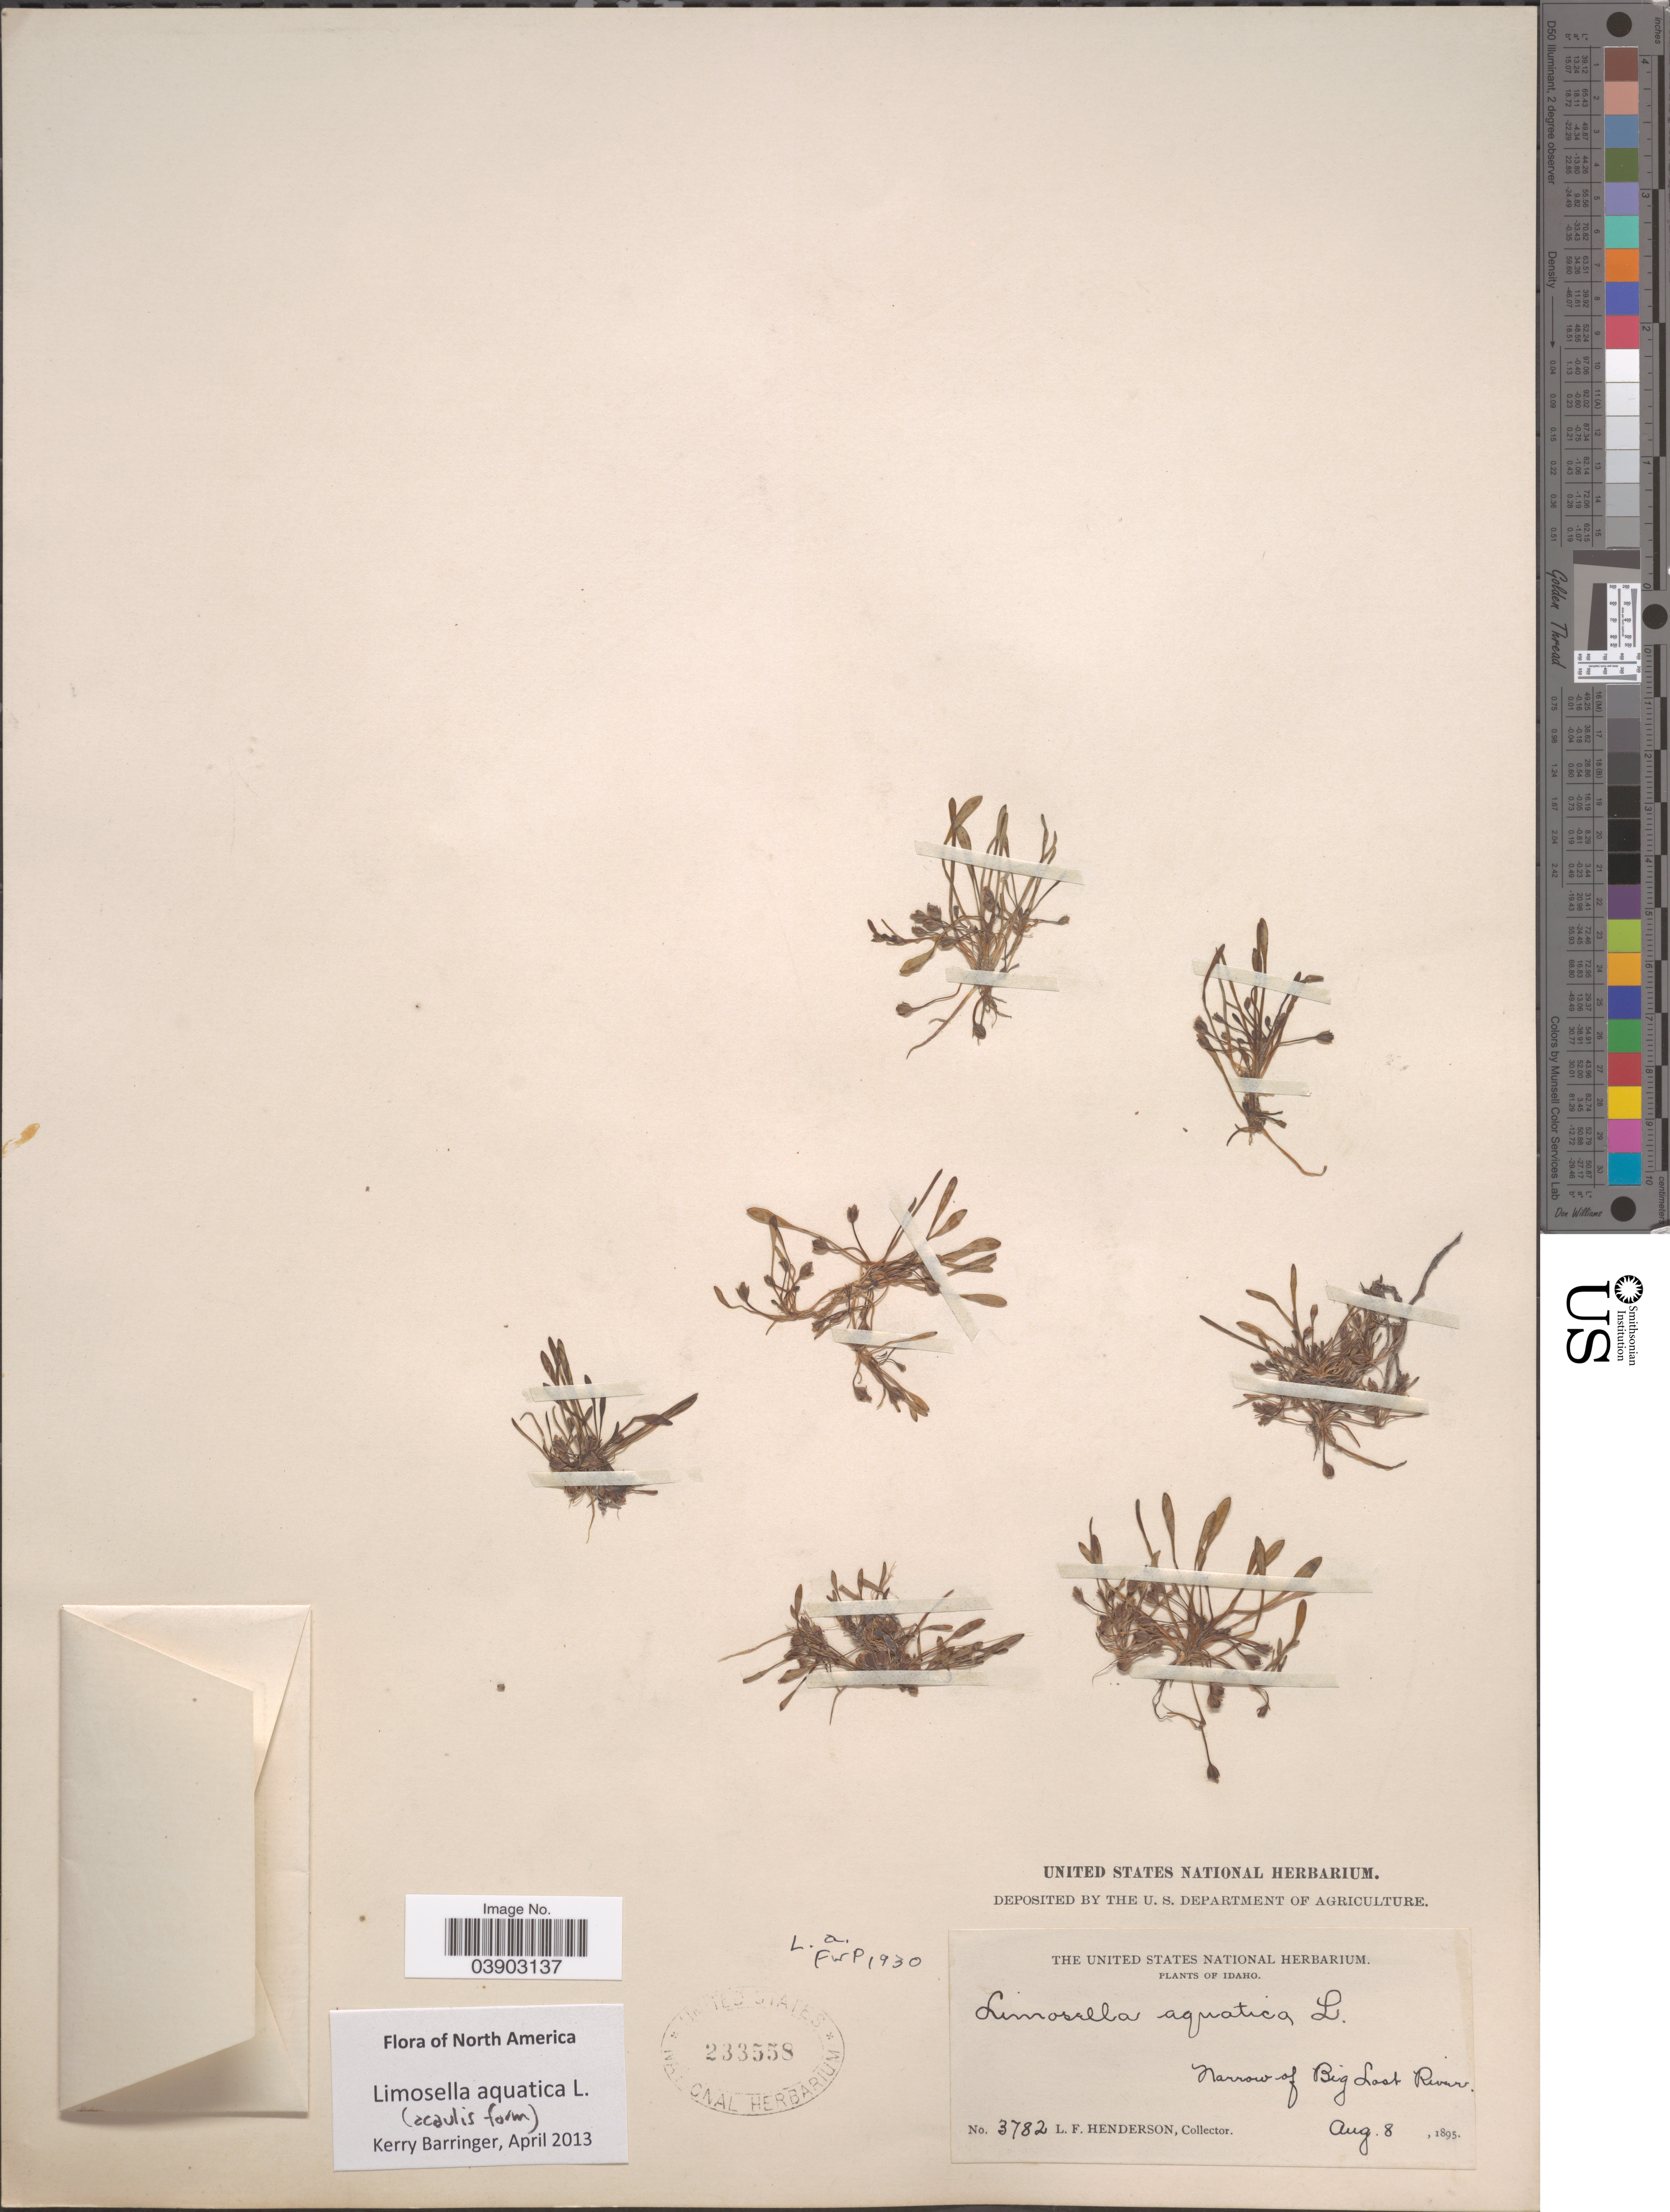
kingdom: Plantae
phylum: Tracheophyta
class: Magnoliopsida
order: Lamiales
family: Scrophulariaceae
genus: Limosella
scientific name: Limosella aquatica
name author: L.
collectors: L. Henderson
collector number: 3782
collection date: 1895-08-08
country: United States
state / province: Idaho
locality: Narrow of Big Lost River.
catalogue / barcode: US 233558